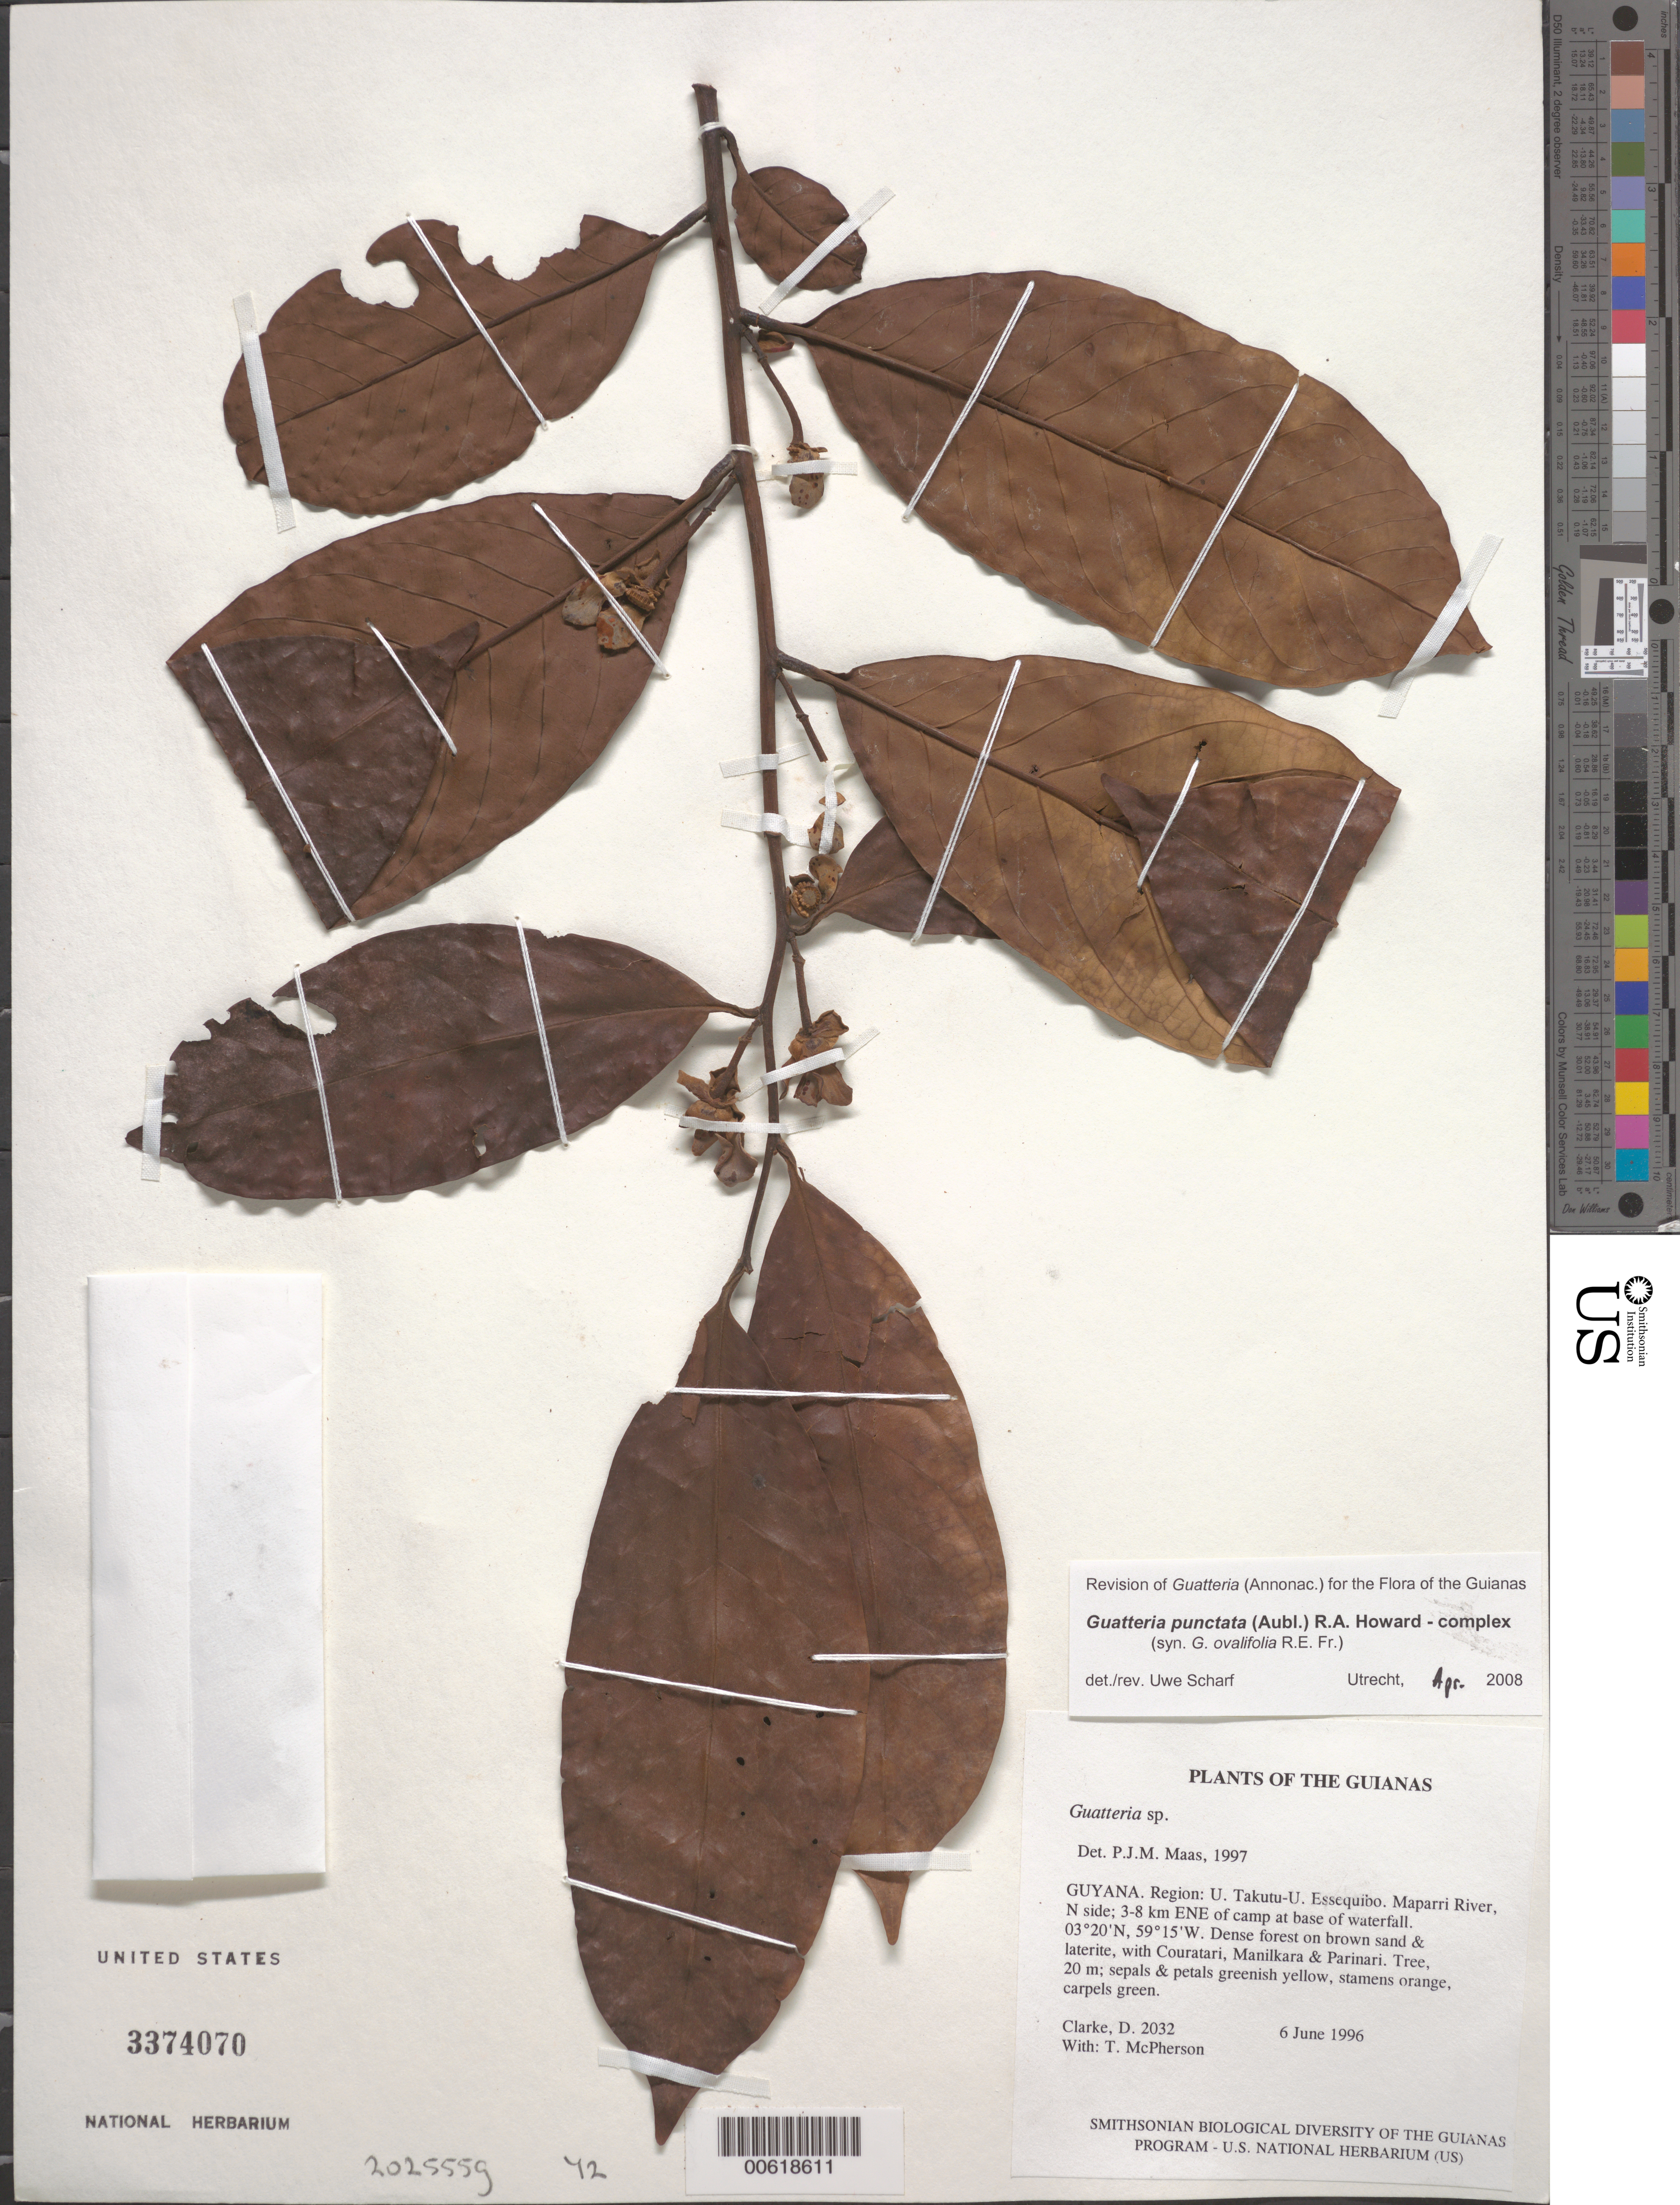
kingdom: Plantae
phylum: Tracheophyta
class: Magnoliopsida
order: Magnoliales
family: Annonaceae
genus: Guatteria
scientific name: Guatteria punctata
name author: (Aubl.) R.A. Howard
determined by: Scharf, U.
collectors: H. D. Clarke & T. McPherson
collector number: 2032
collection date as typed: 6 June 1996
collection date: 1996-06-06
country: Guyana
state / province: U. Takutu-U. Essequibo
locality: Maparri River, N side; 3-8 km ENE of camp at base of waterfall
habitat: Dense forest on brown sand & laterite, with Couratari, Manilkara & Parinari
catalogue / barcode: US 3374070